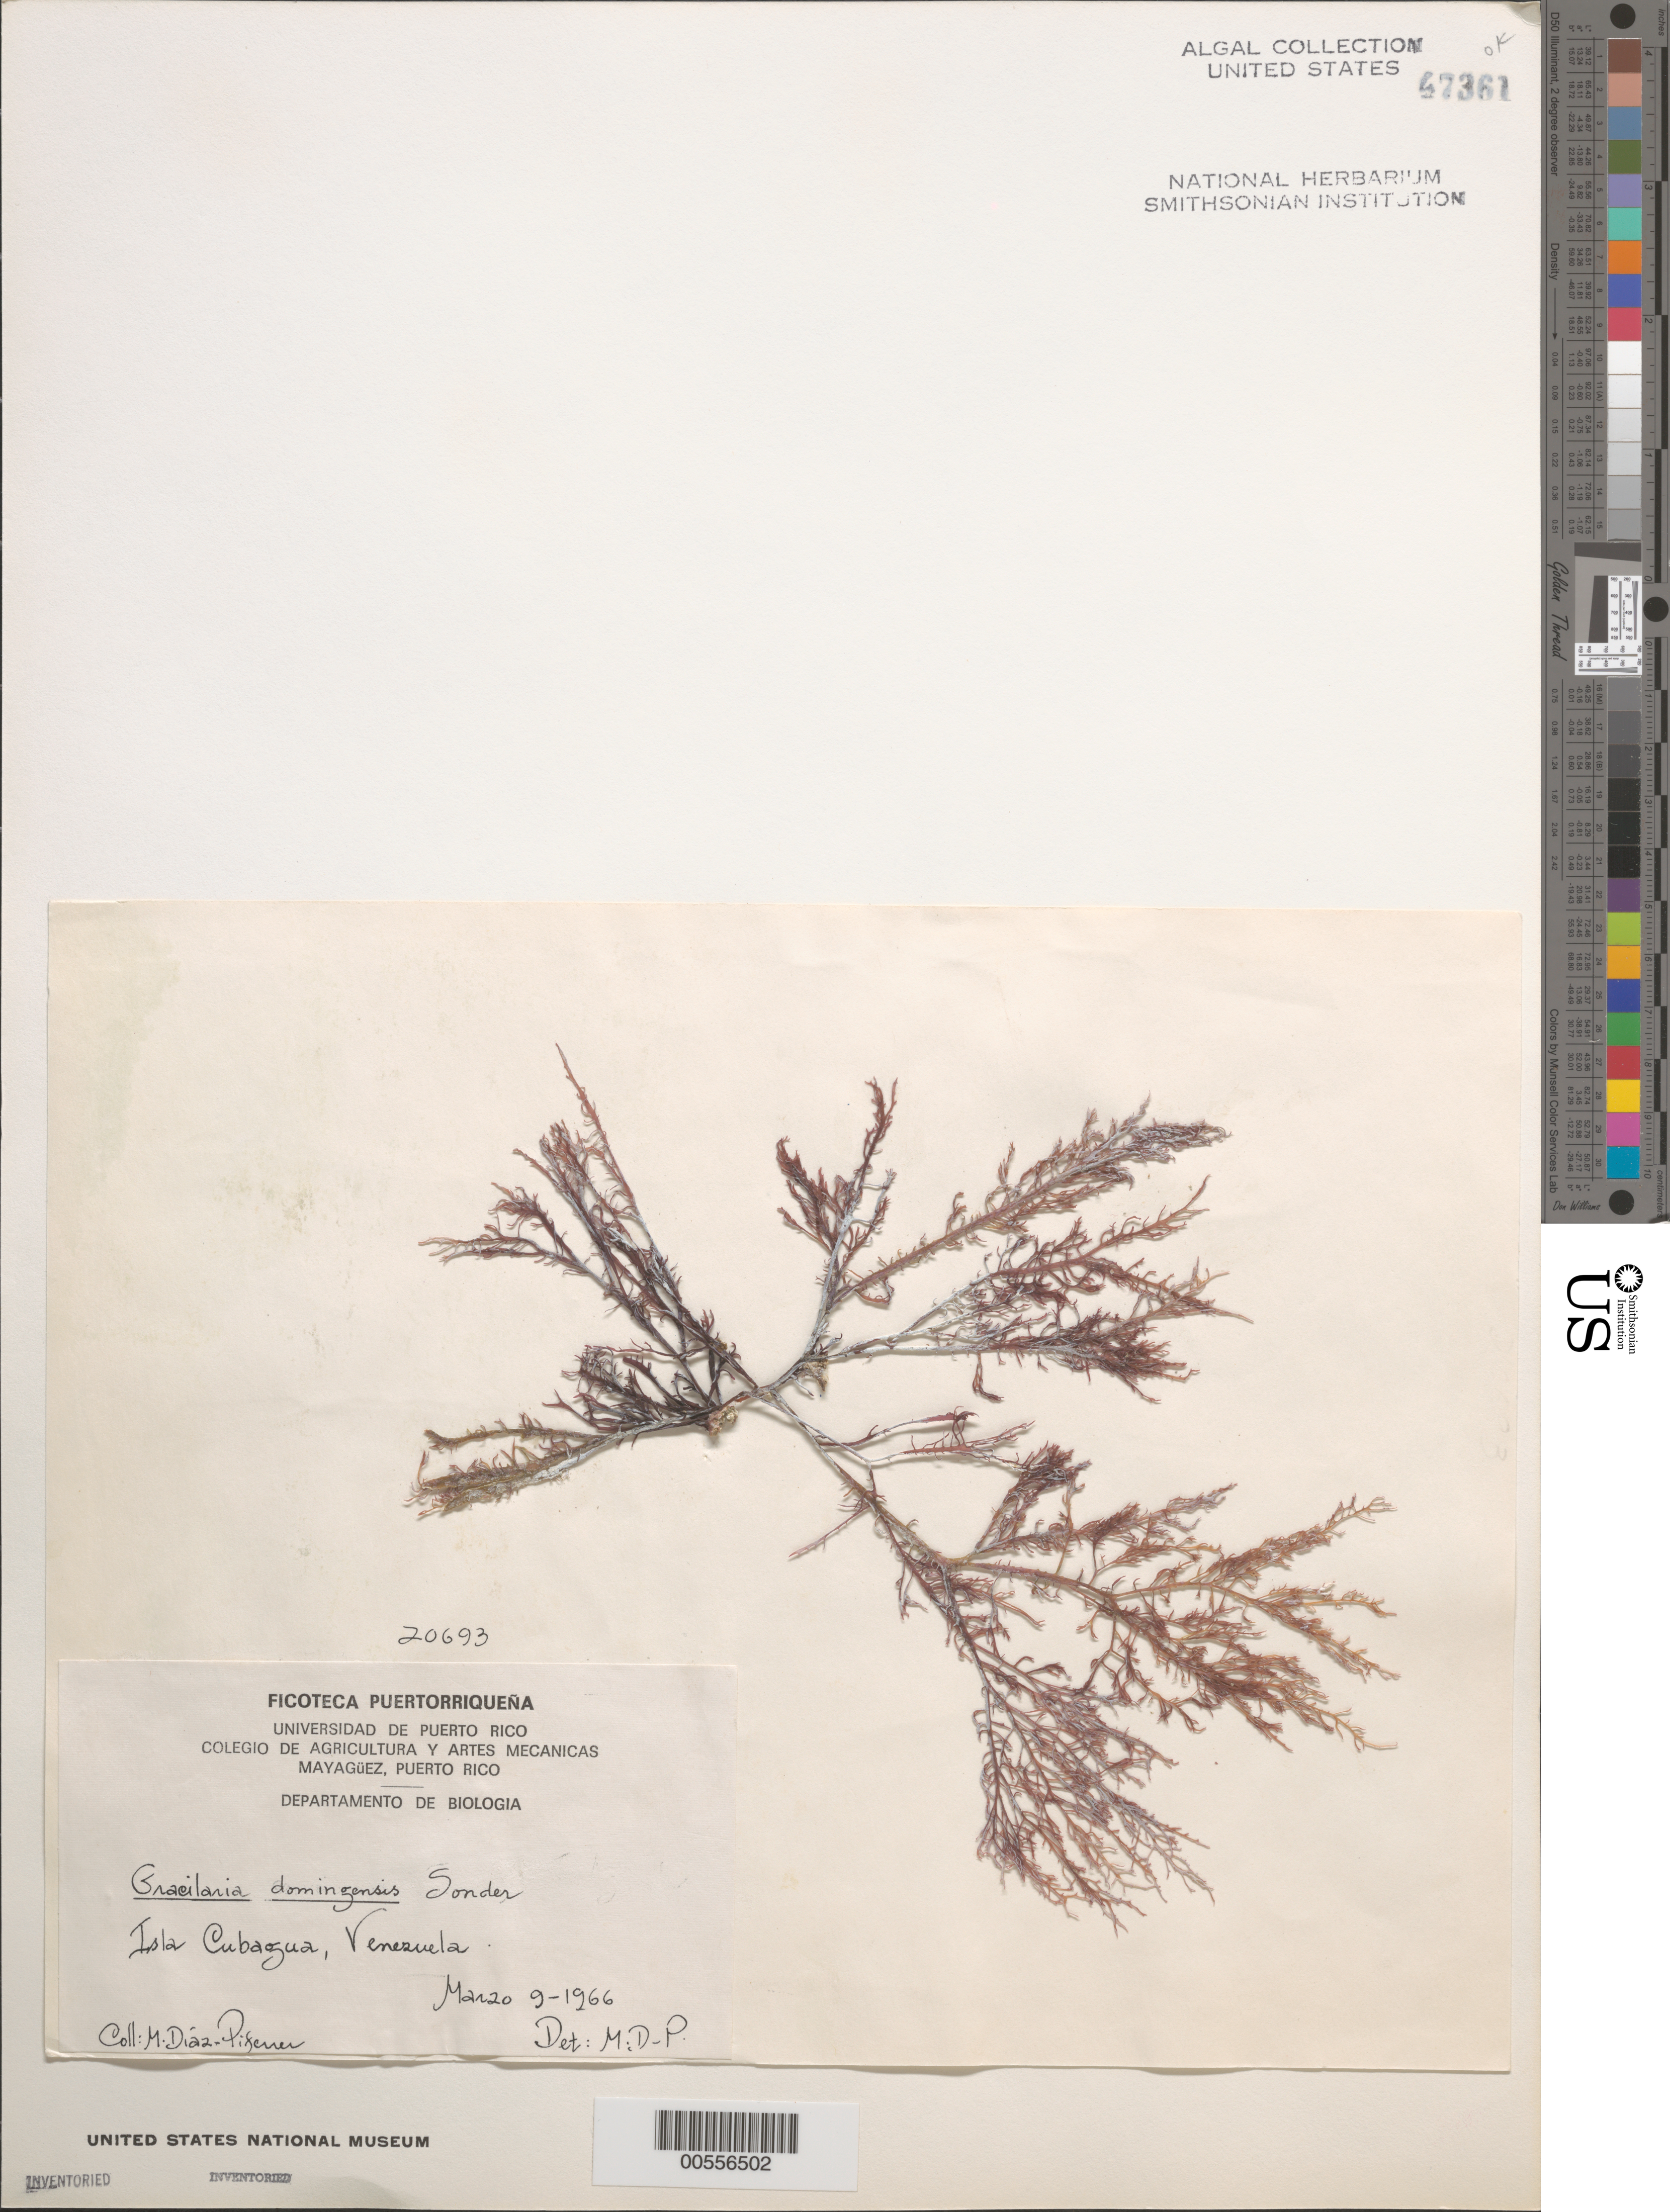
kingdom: Plantae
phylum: Rhodophyta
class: Florideophyceae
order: Gracilariales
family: Gracilariaceae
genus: Gracilaria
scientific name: Gracilaria domingensis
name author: (Kütz.) O.G. Sond. in Dickie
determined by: Diaz-Piferrer, M.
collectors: M. Diaz-Piferrer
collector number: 20693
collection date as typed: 09 Mar 1966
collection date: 1966-03-09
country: Venezuela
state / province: Nueva Esparta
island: Cubagua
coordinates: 10 49' N, 64 11' W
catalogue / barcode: US 47361